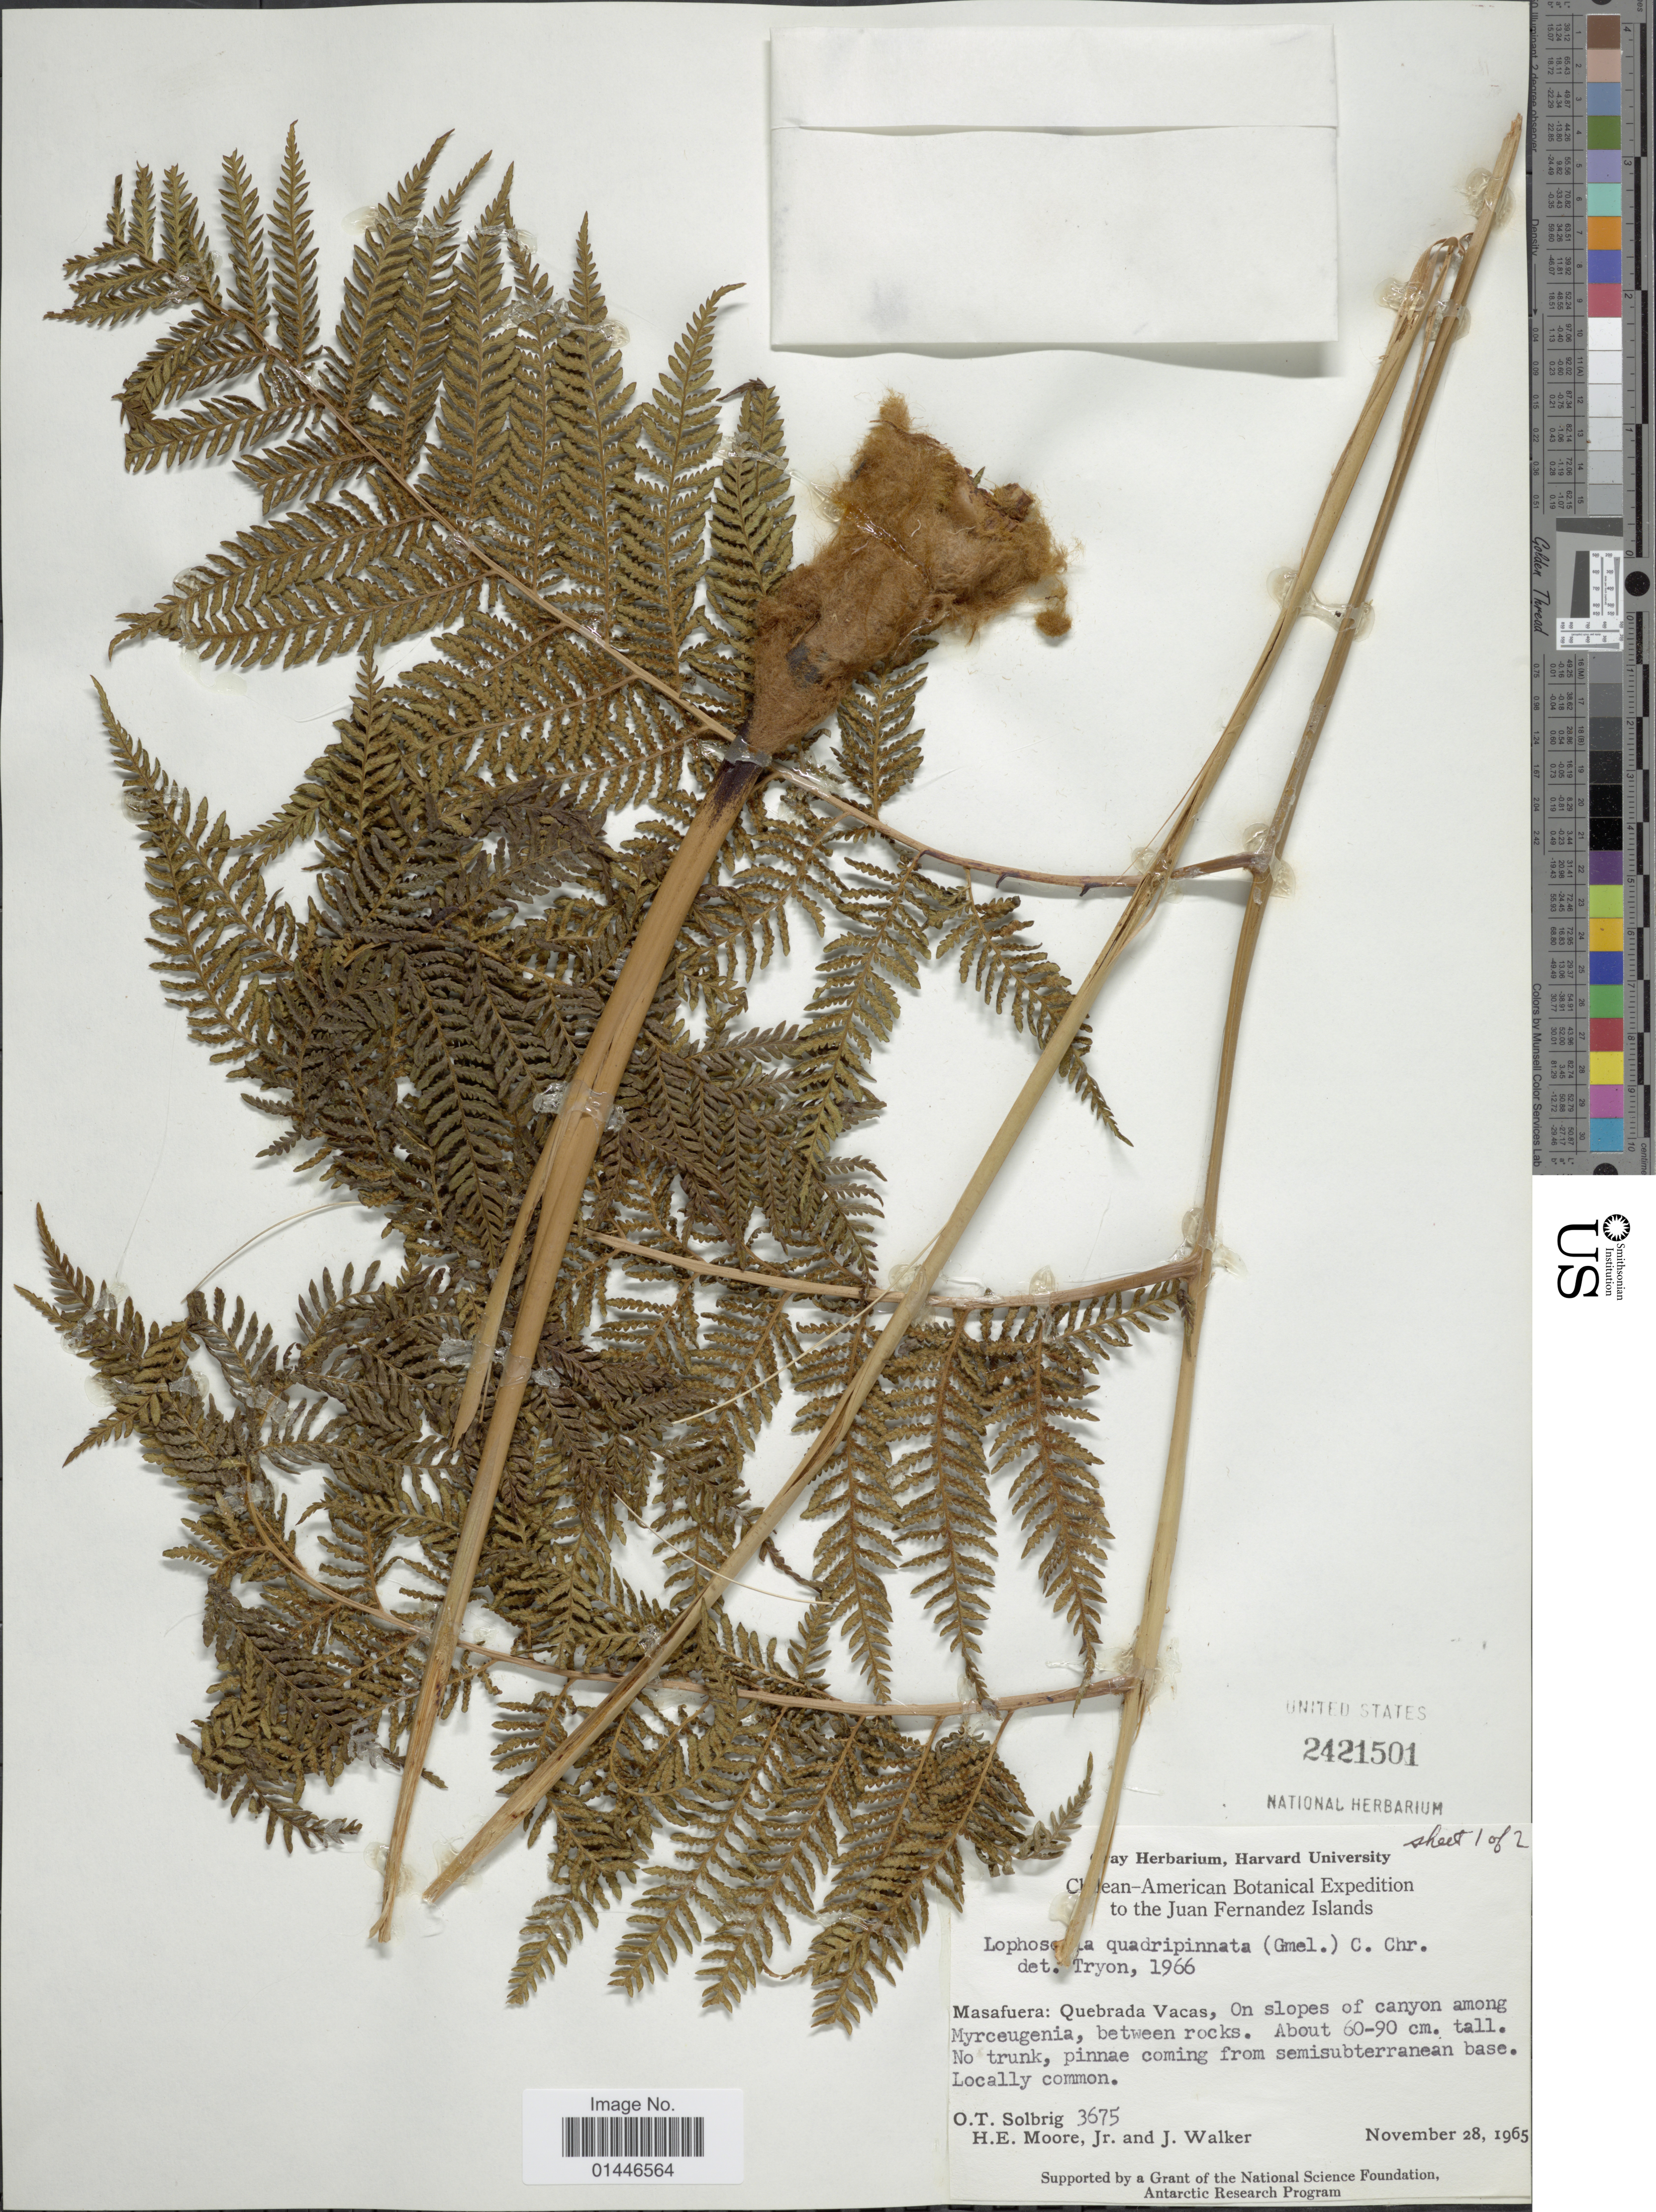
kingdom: Plantae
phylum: Tracheophyta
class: Polypodiopsida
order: Cyatheales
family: Dicksoniaceae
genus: Lophosoria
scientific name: Lophosoria quadripinnata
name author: (J.F. Gmel.) C. Chr.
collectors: O. T. Solbrig, H. Moore & J. Walker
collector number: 3675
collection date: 1965-11-28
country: Chile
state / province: Valparaíso (V)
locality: Juan Fernandez Islands, Masafuera: Quebrada Vacas, on slopes of canyon among Myrceugenia, between rocks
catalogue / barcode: US 2421501